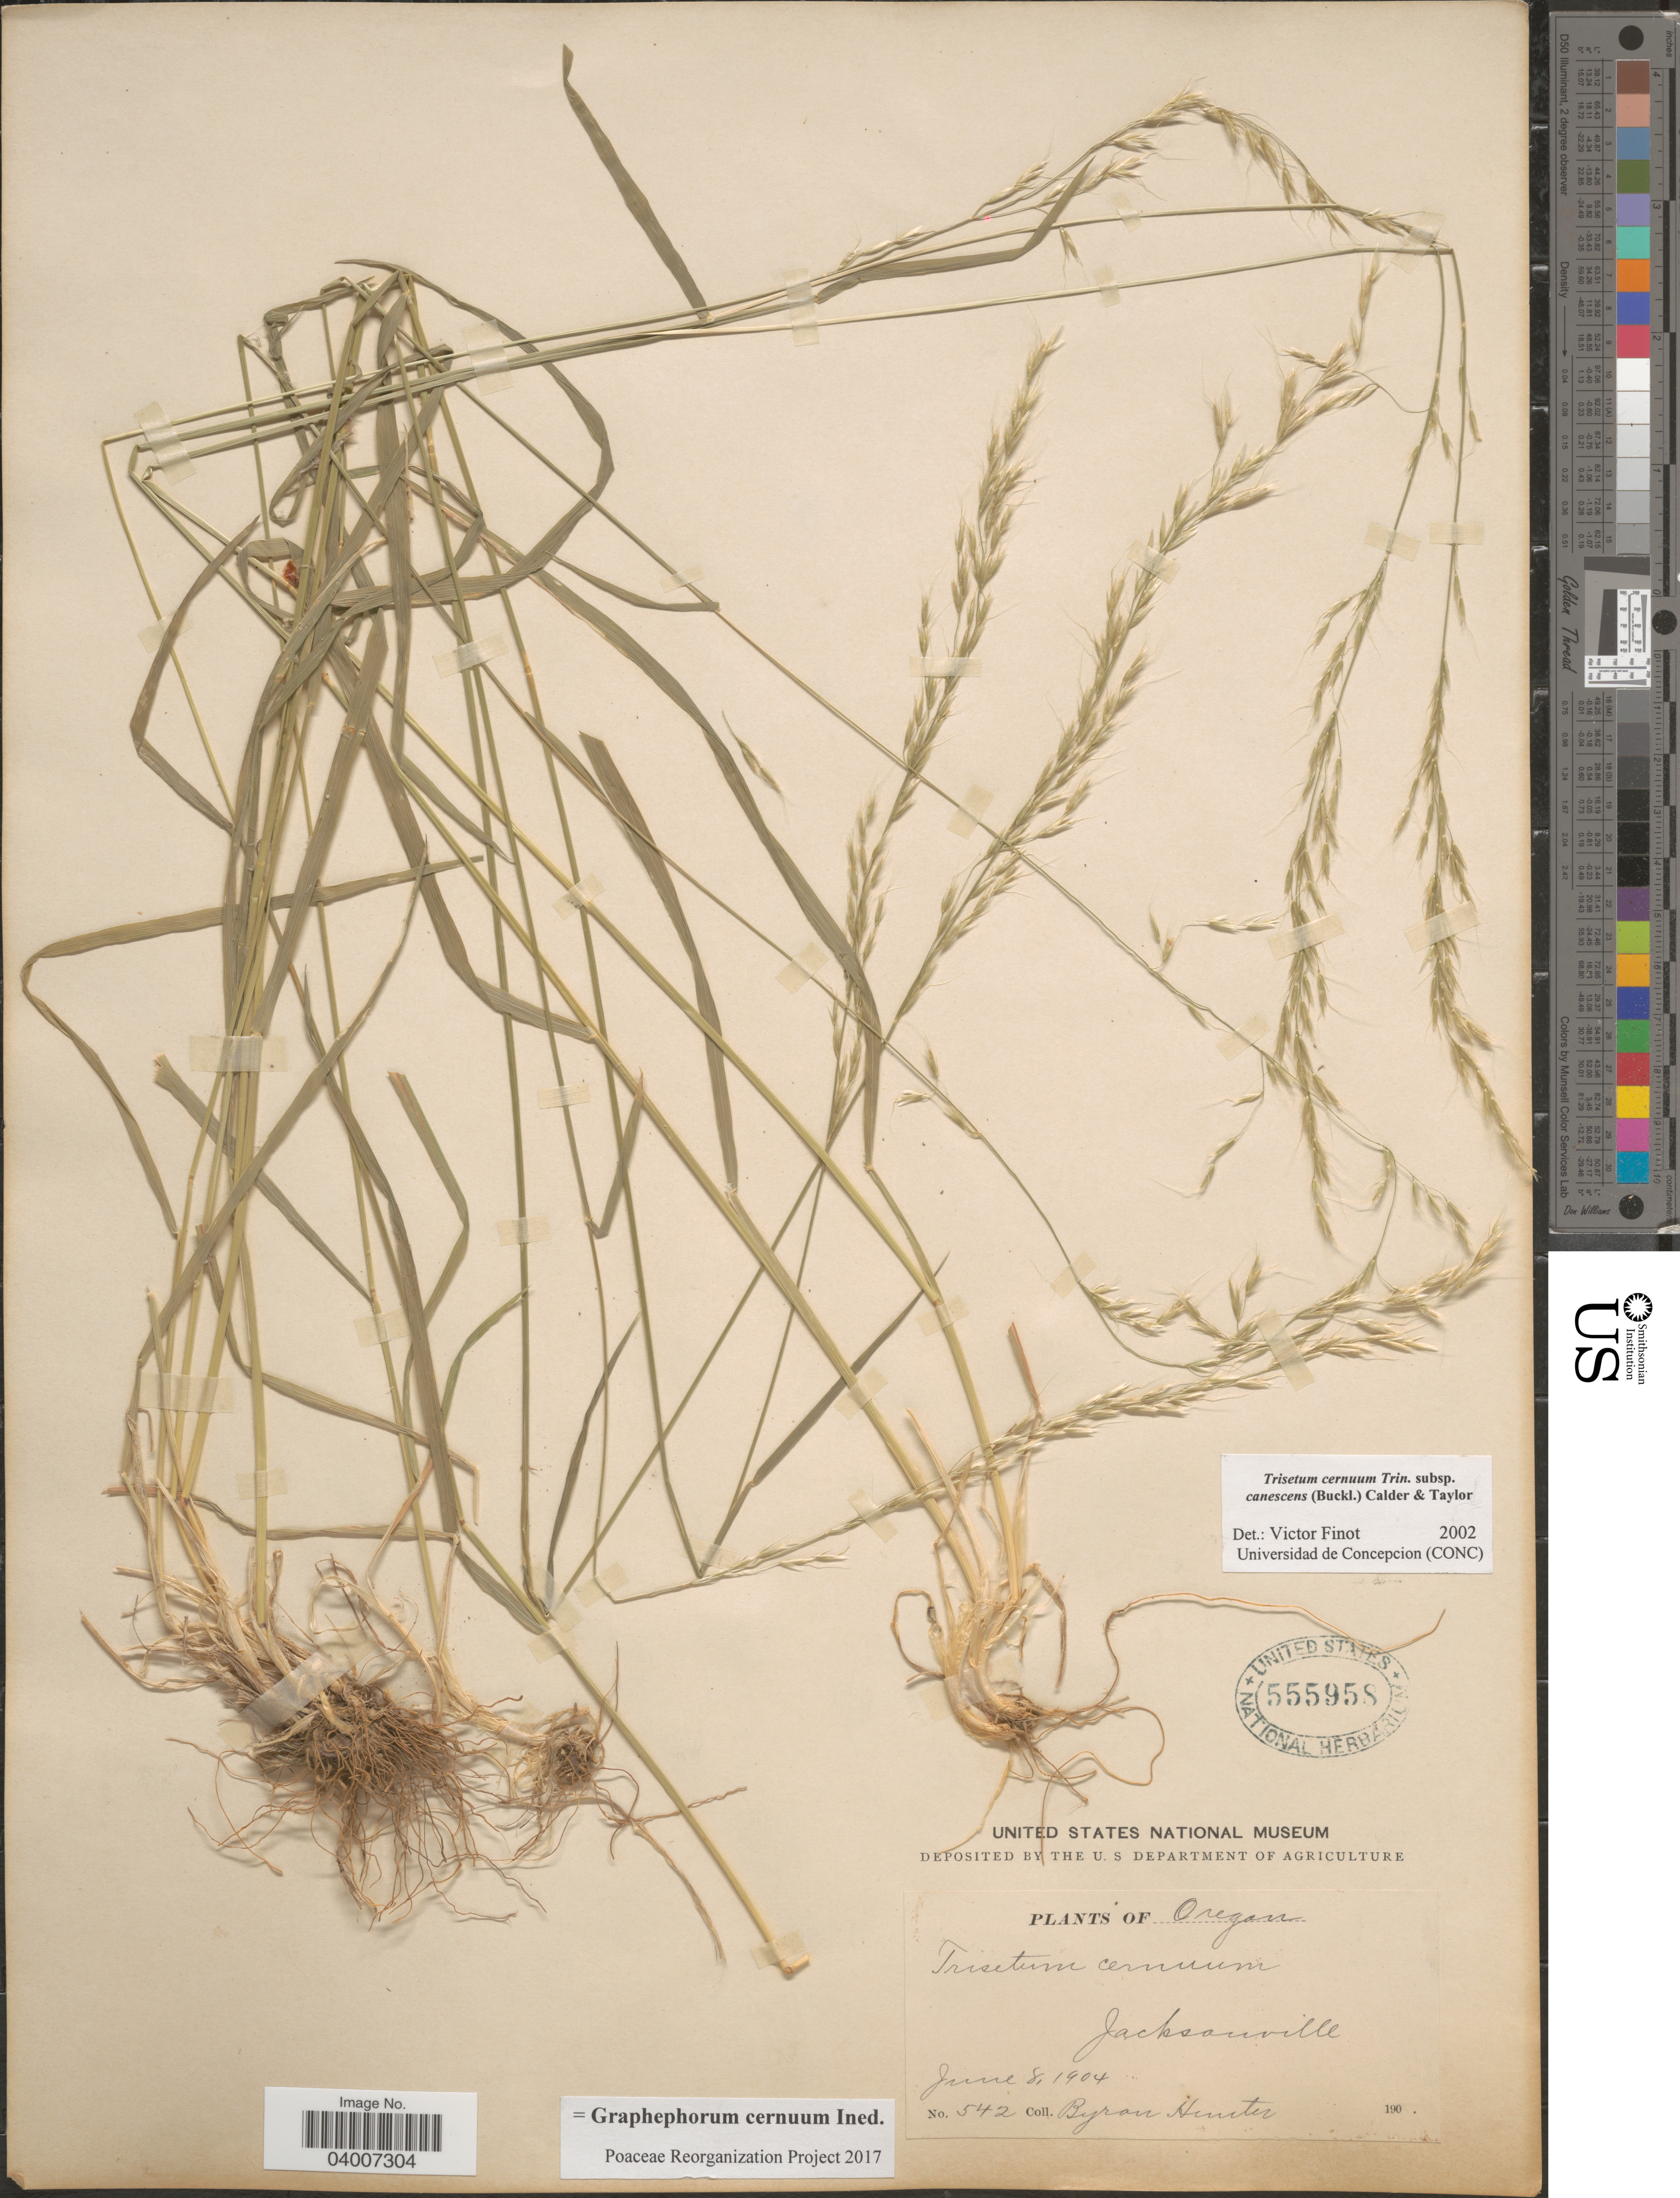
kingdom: Plantae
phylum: Tracheophyta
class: Liliopsida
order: Poales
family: Poaceae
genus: Graphephorum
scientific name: Graphephorum cernuum ined.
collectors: B. Hunter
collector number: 542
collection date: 1904-06-08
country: United States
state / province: Oregon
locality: Jacksonville.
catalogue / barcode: US 555958